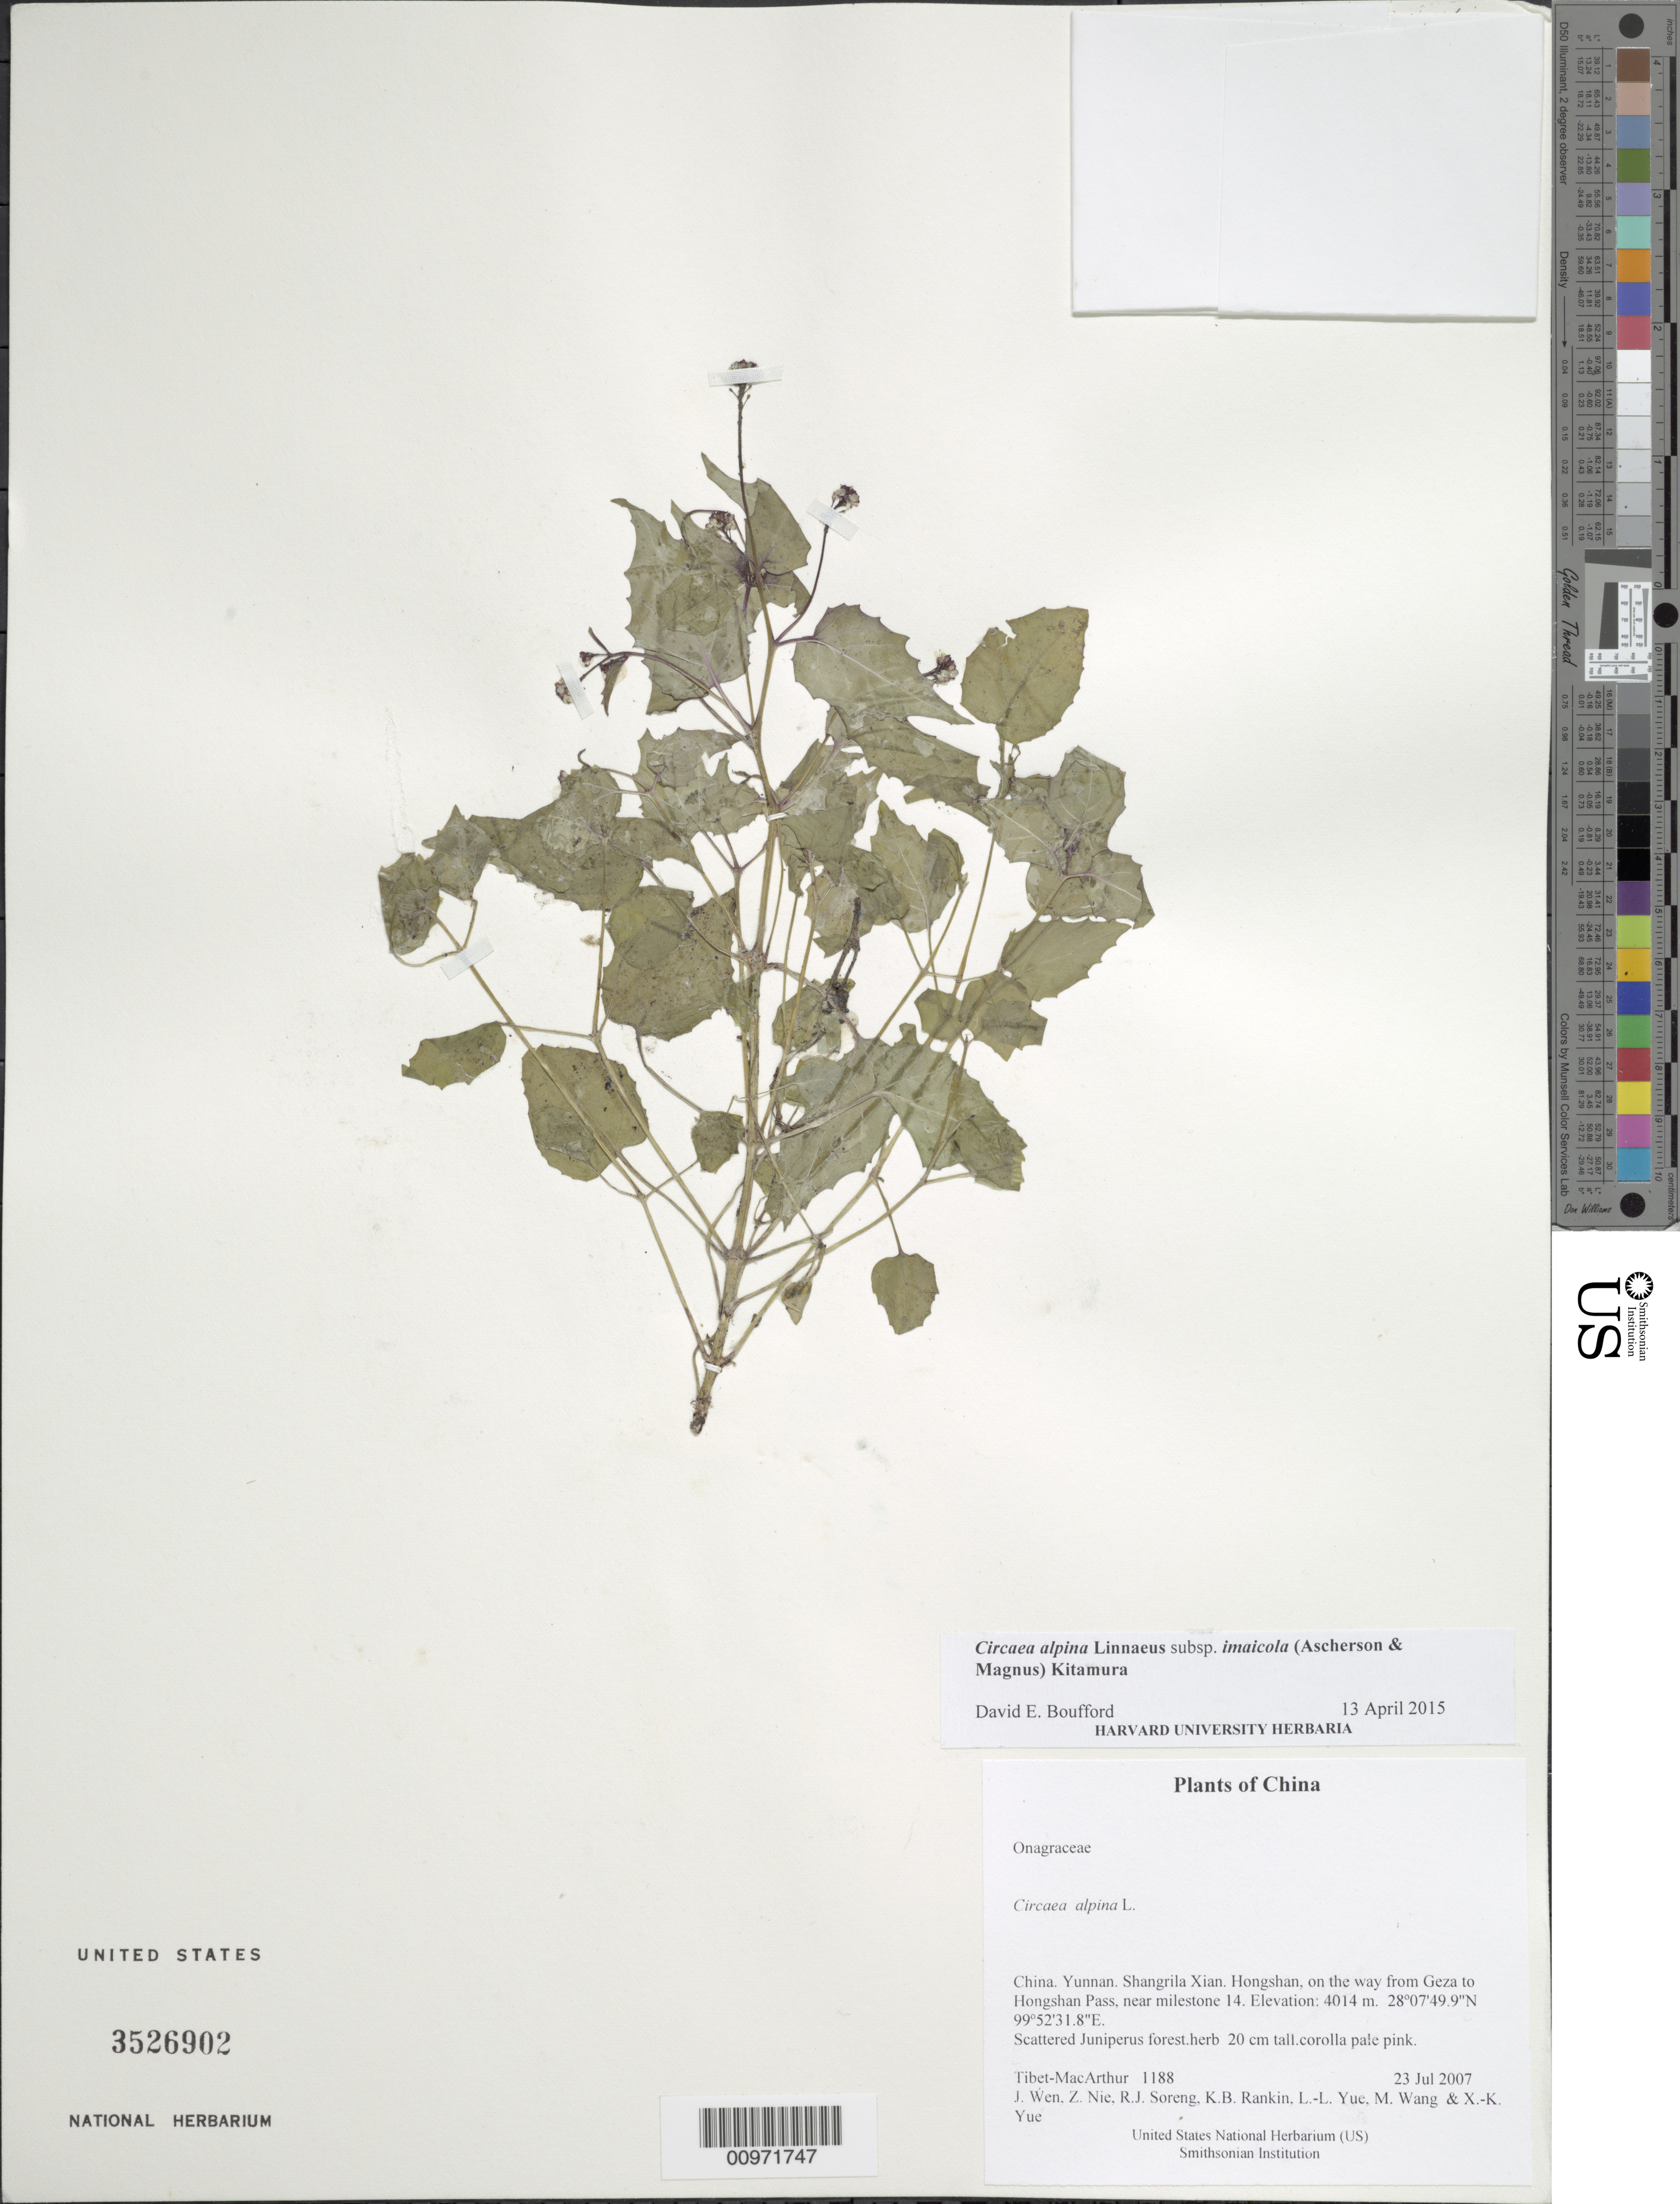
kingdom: Plantae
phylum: Tracheophyta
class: Magnoliopsida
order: Myrtales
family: Onagraceae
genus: Circaea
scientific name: Circaea alpina subsp. imaicola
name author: (Asch. & Magnus) Kitam.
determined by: Boufford, D. E.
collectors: Tibet-MacArthur, J. Wen, Z. Nie, R. J. Soreng, K. Rankin, L. Yue, M. Wang & X. Yue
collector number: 1188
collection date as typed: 23 Jul 2007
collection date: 2007-07-23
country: China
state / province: Yunnan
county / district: Shangrila Xian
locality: Hongshan, on the way from Geza to Hongshan Pass, near milestone 14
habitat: Scattered Juniperus forest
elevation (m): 4014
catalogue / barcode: US 3526902